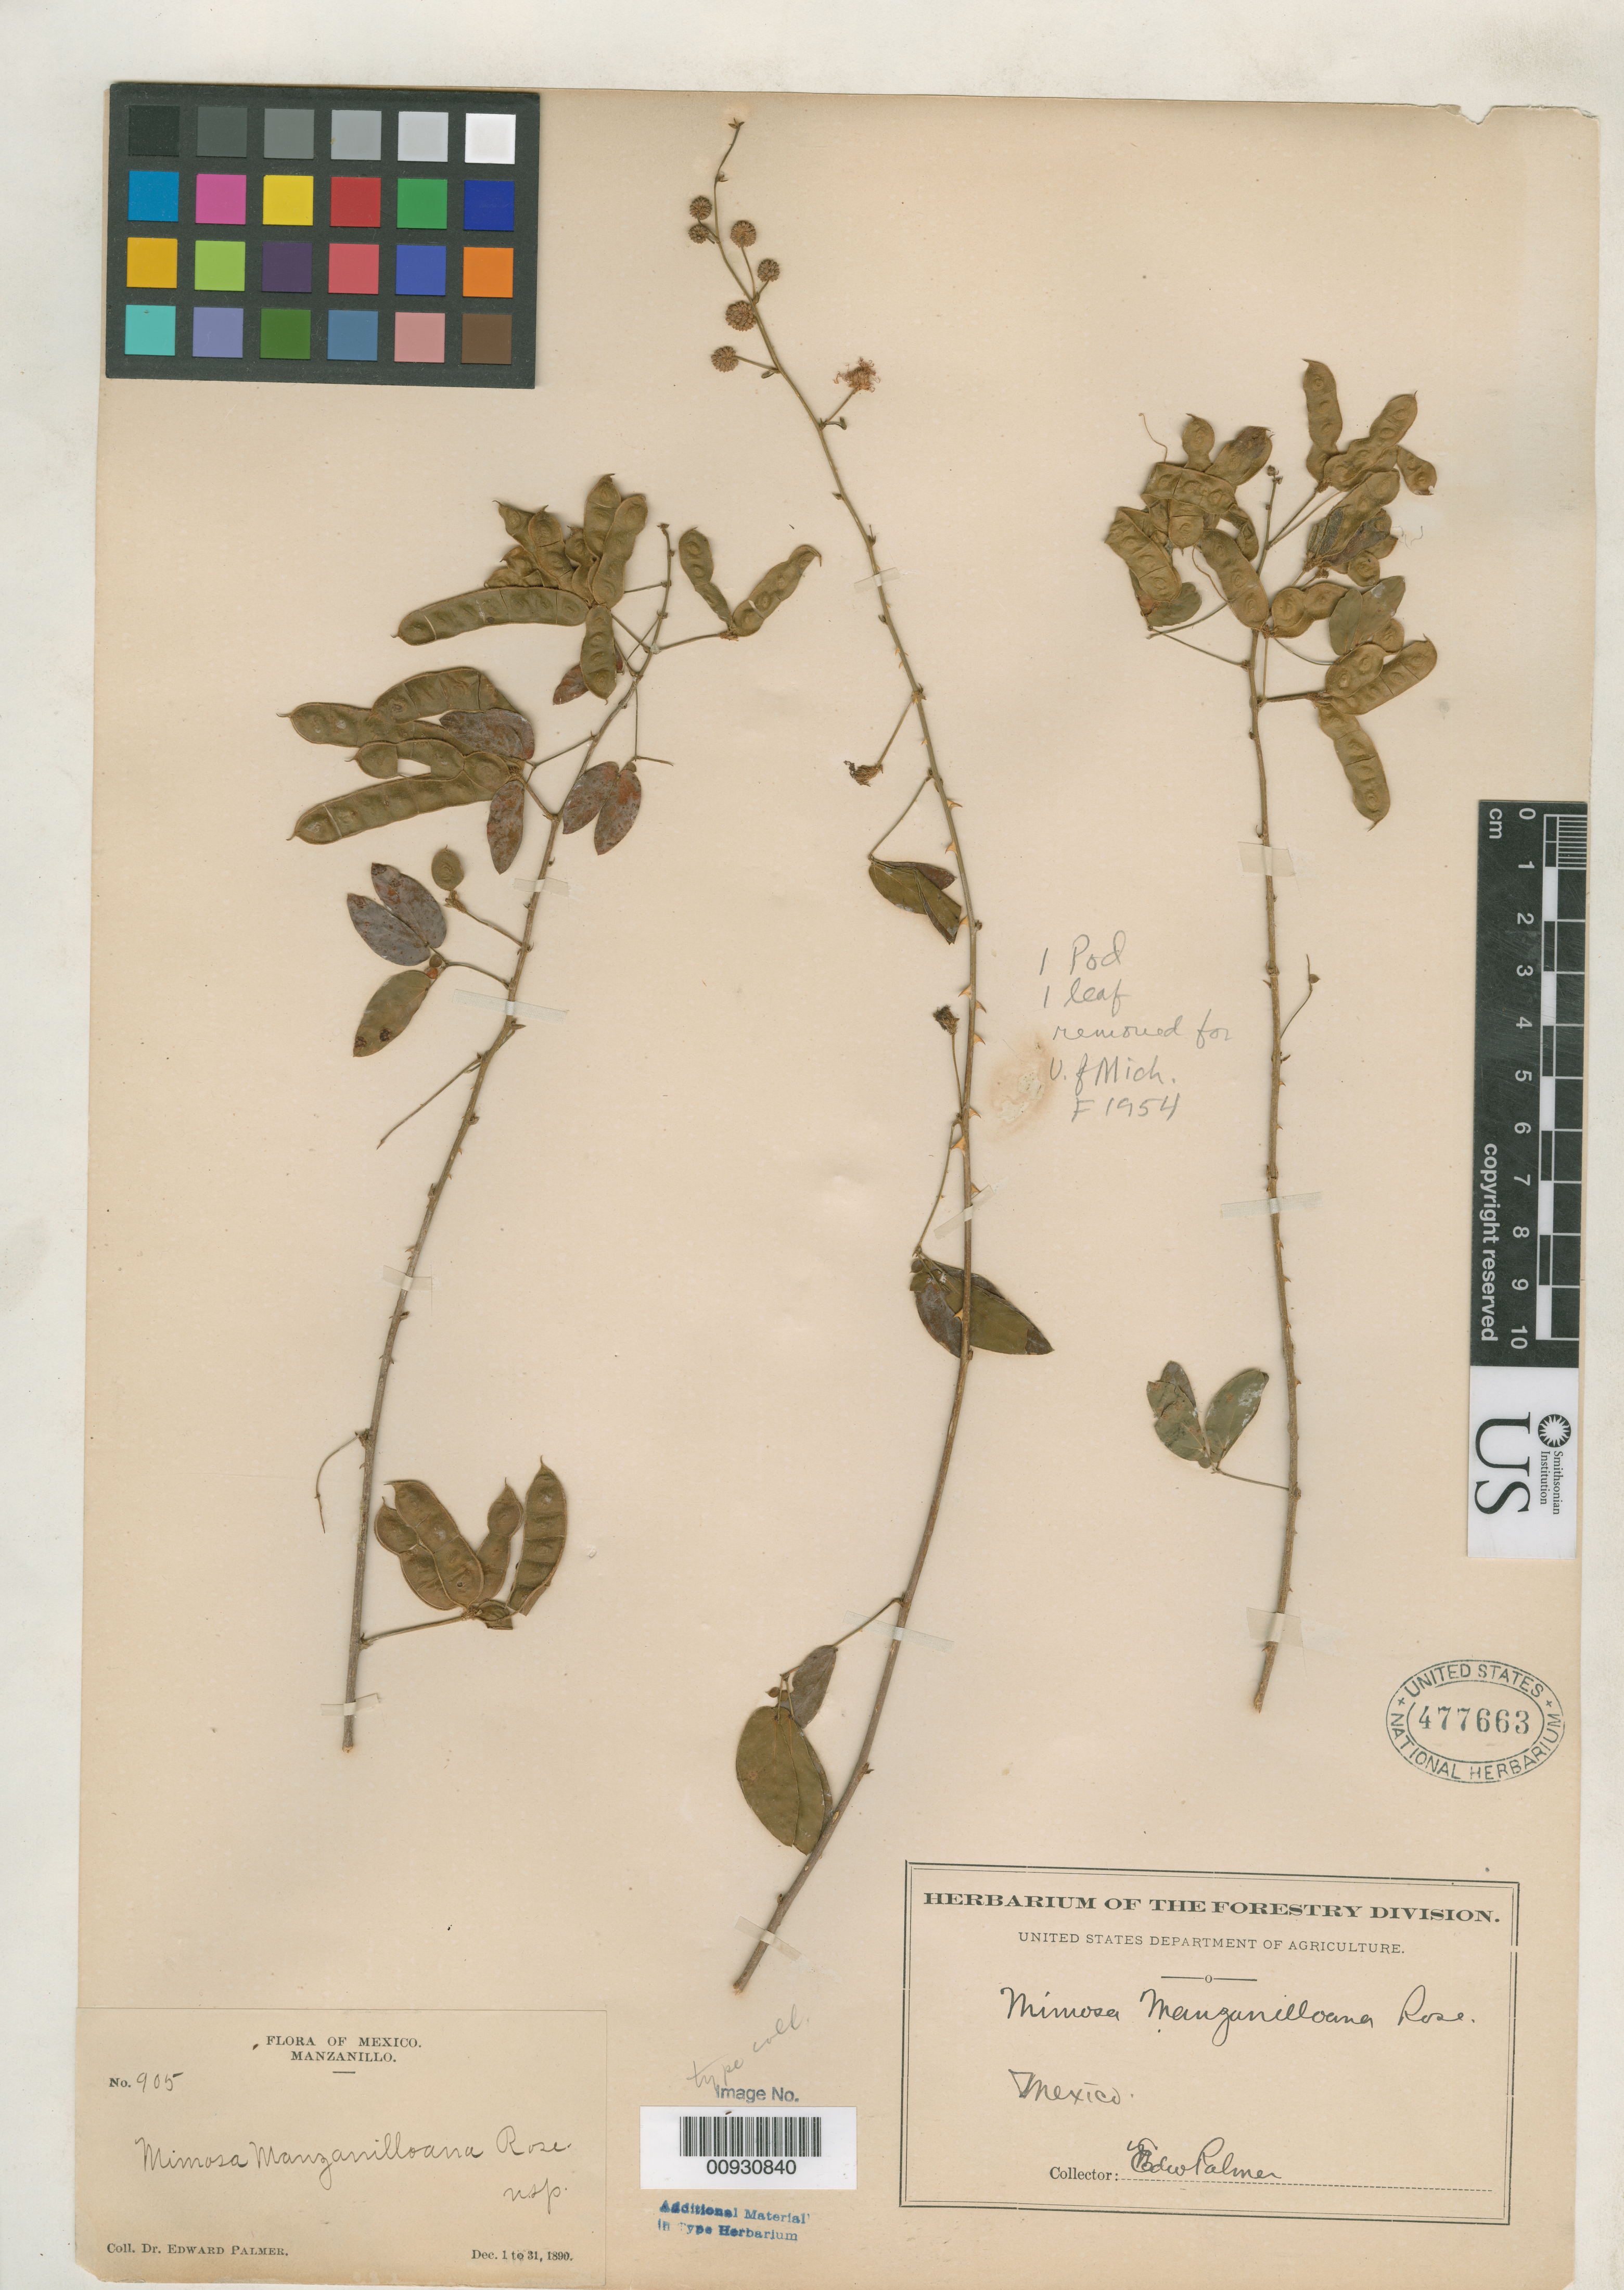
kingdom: Plantae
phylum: Tracheophyta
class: Magnoliopsida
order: Fabales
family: Fabaceae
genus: Mimosa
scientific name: Mimosa manzanilloana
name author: Rose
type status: Isotype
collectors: E. Palmer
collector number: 905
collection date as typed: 01 Dec 1890 to 31 Dec 1891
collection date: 1890-12-01/1891-12-31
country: Mexico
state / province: Colima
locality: Manzanillo.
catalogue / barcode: US 477663